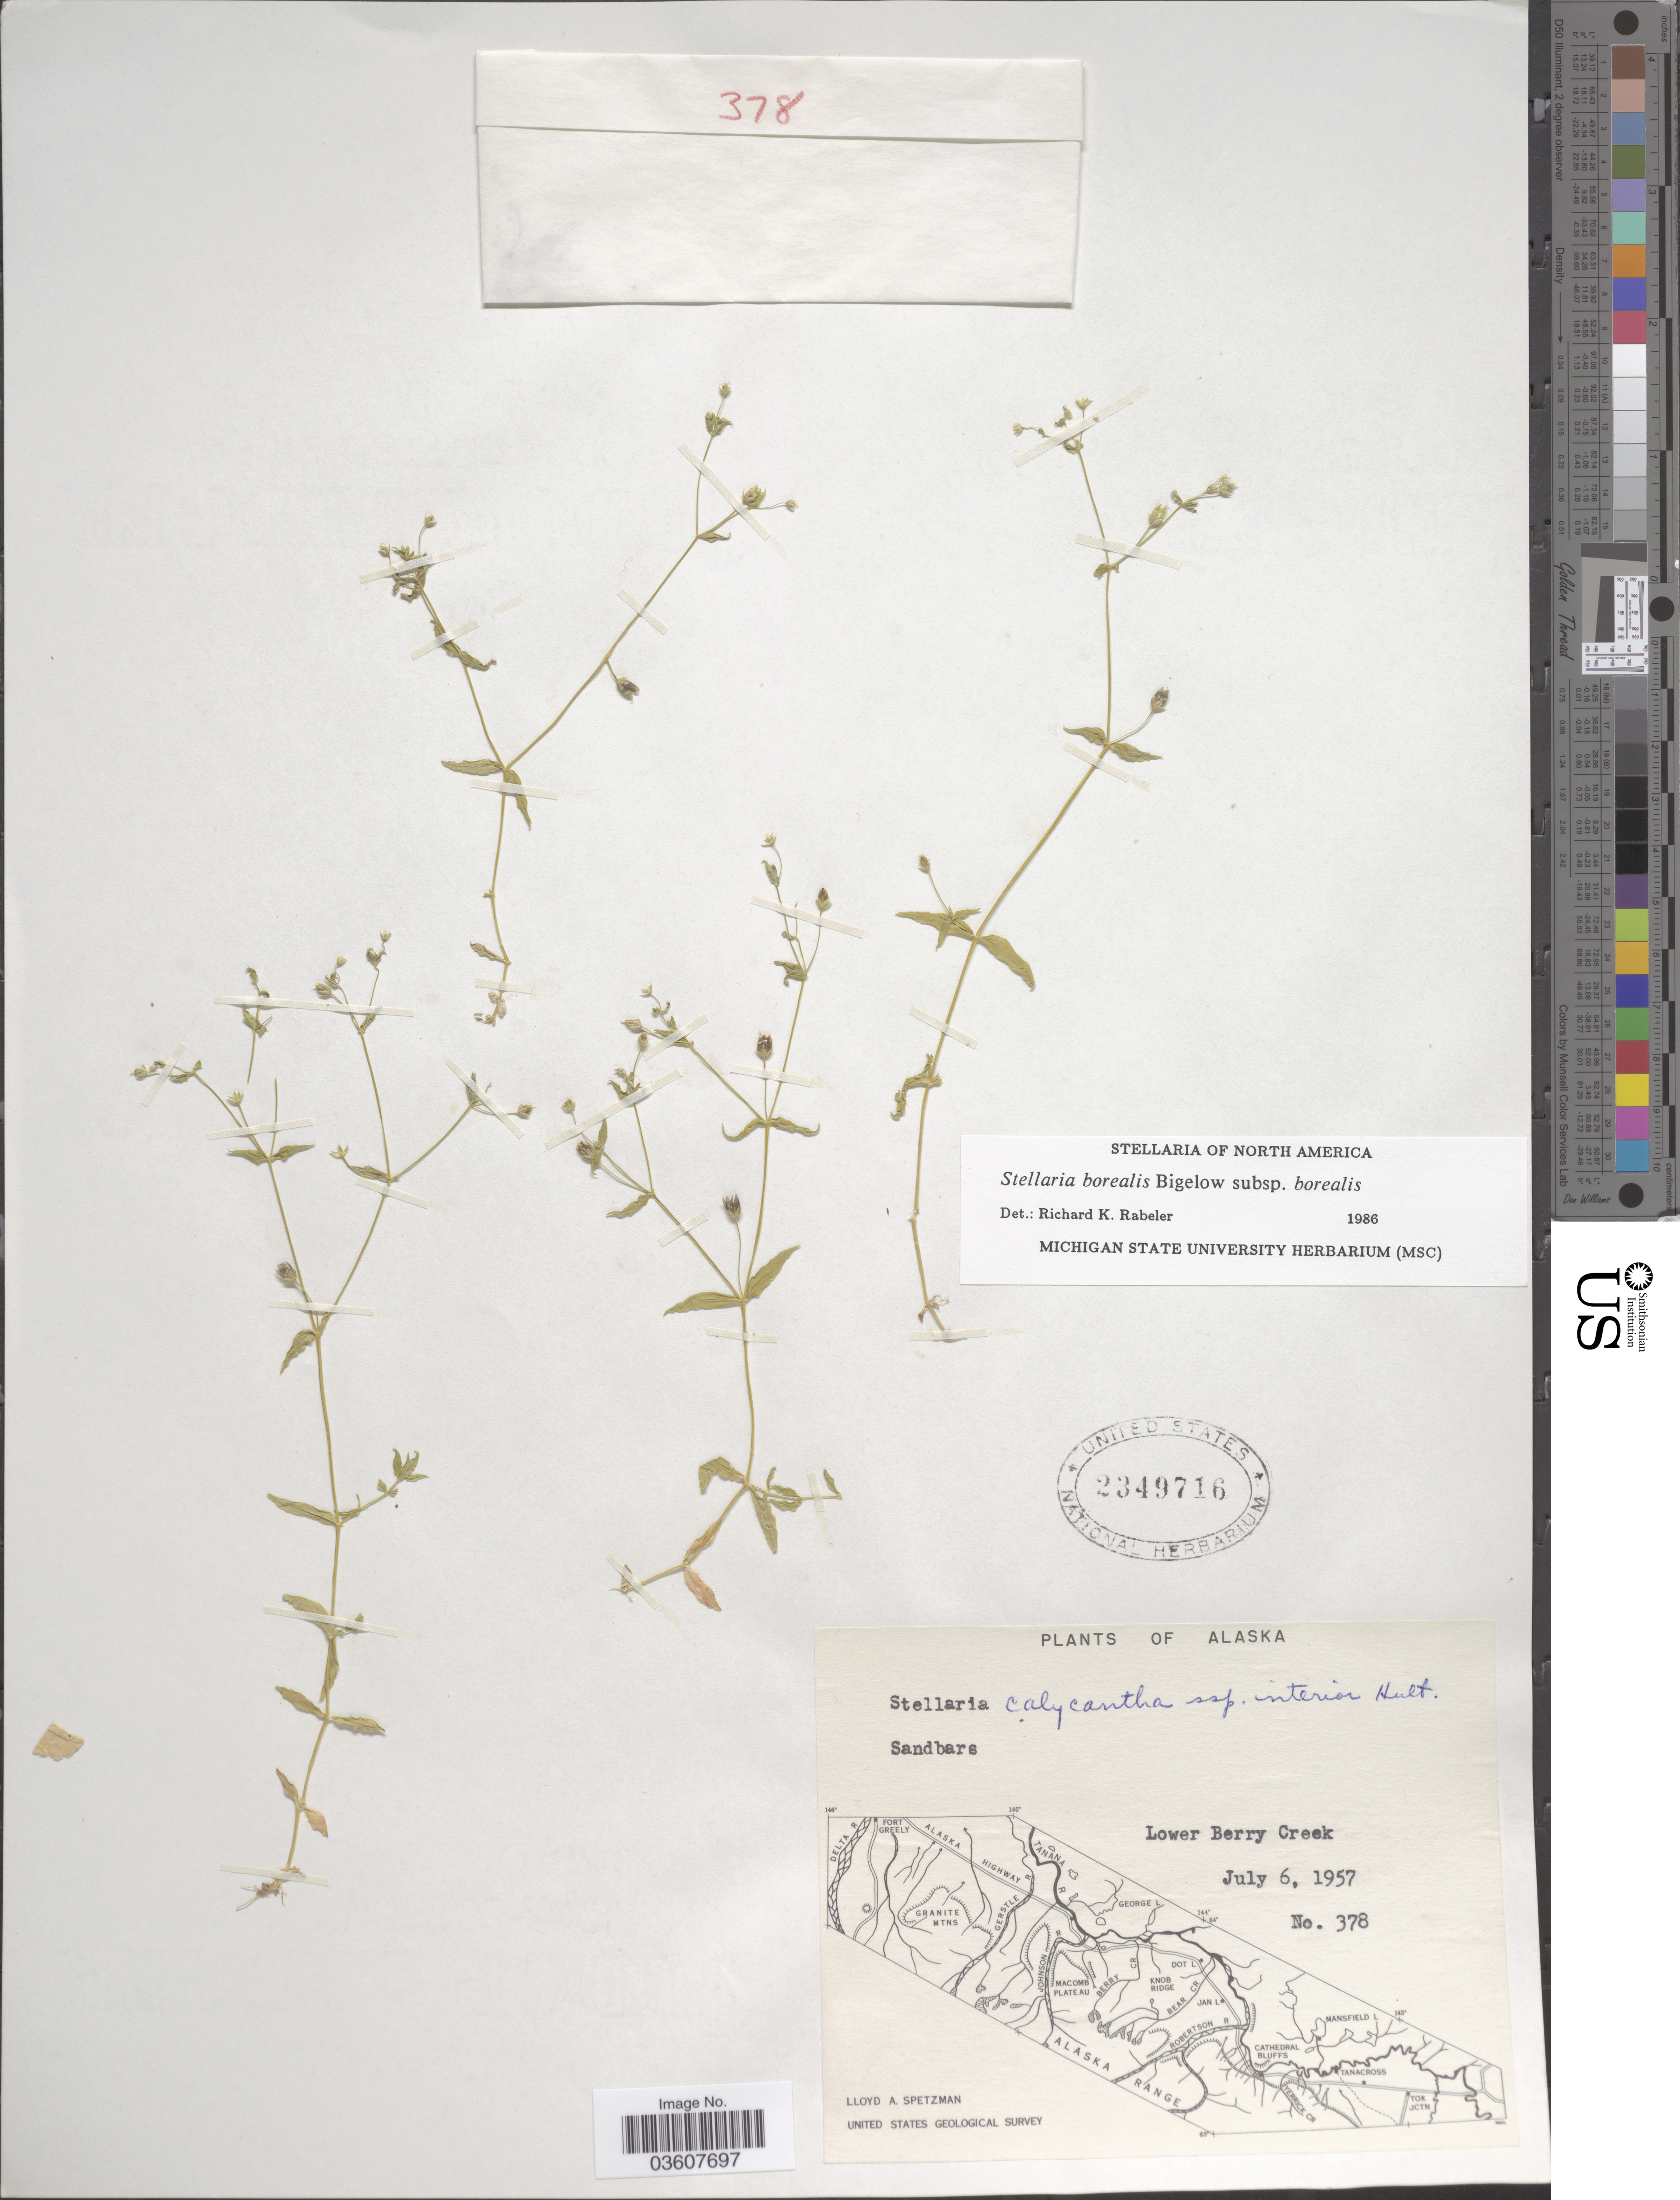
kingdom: Plantae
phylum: Tracheophyta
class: Magnoliopsida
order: Caryophyllales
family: Caryophyllaceae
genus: Stellaria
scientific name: Stellaria borealis subsp. borealis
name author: Bigelow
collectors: L. Spetzman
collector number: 378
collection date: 1957-07-06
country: United States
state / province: Alaska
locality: Sandbars. Lower Berry Creek.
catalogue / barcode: US 2349716